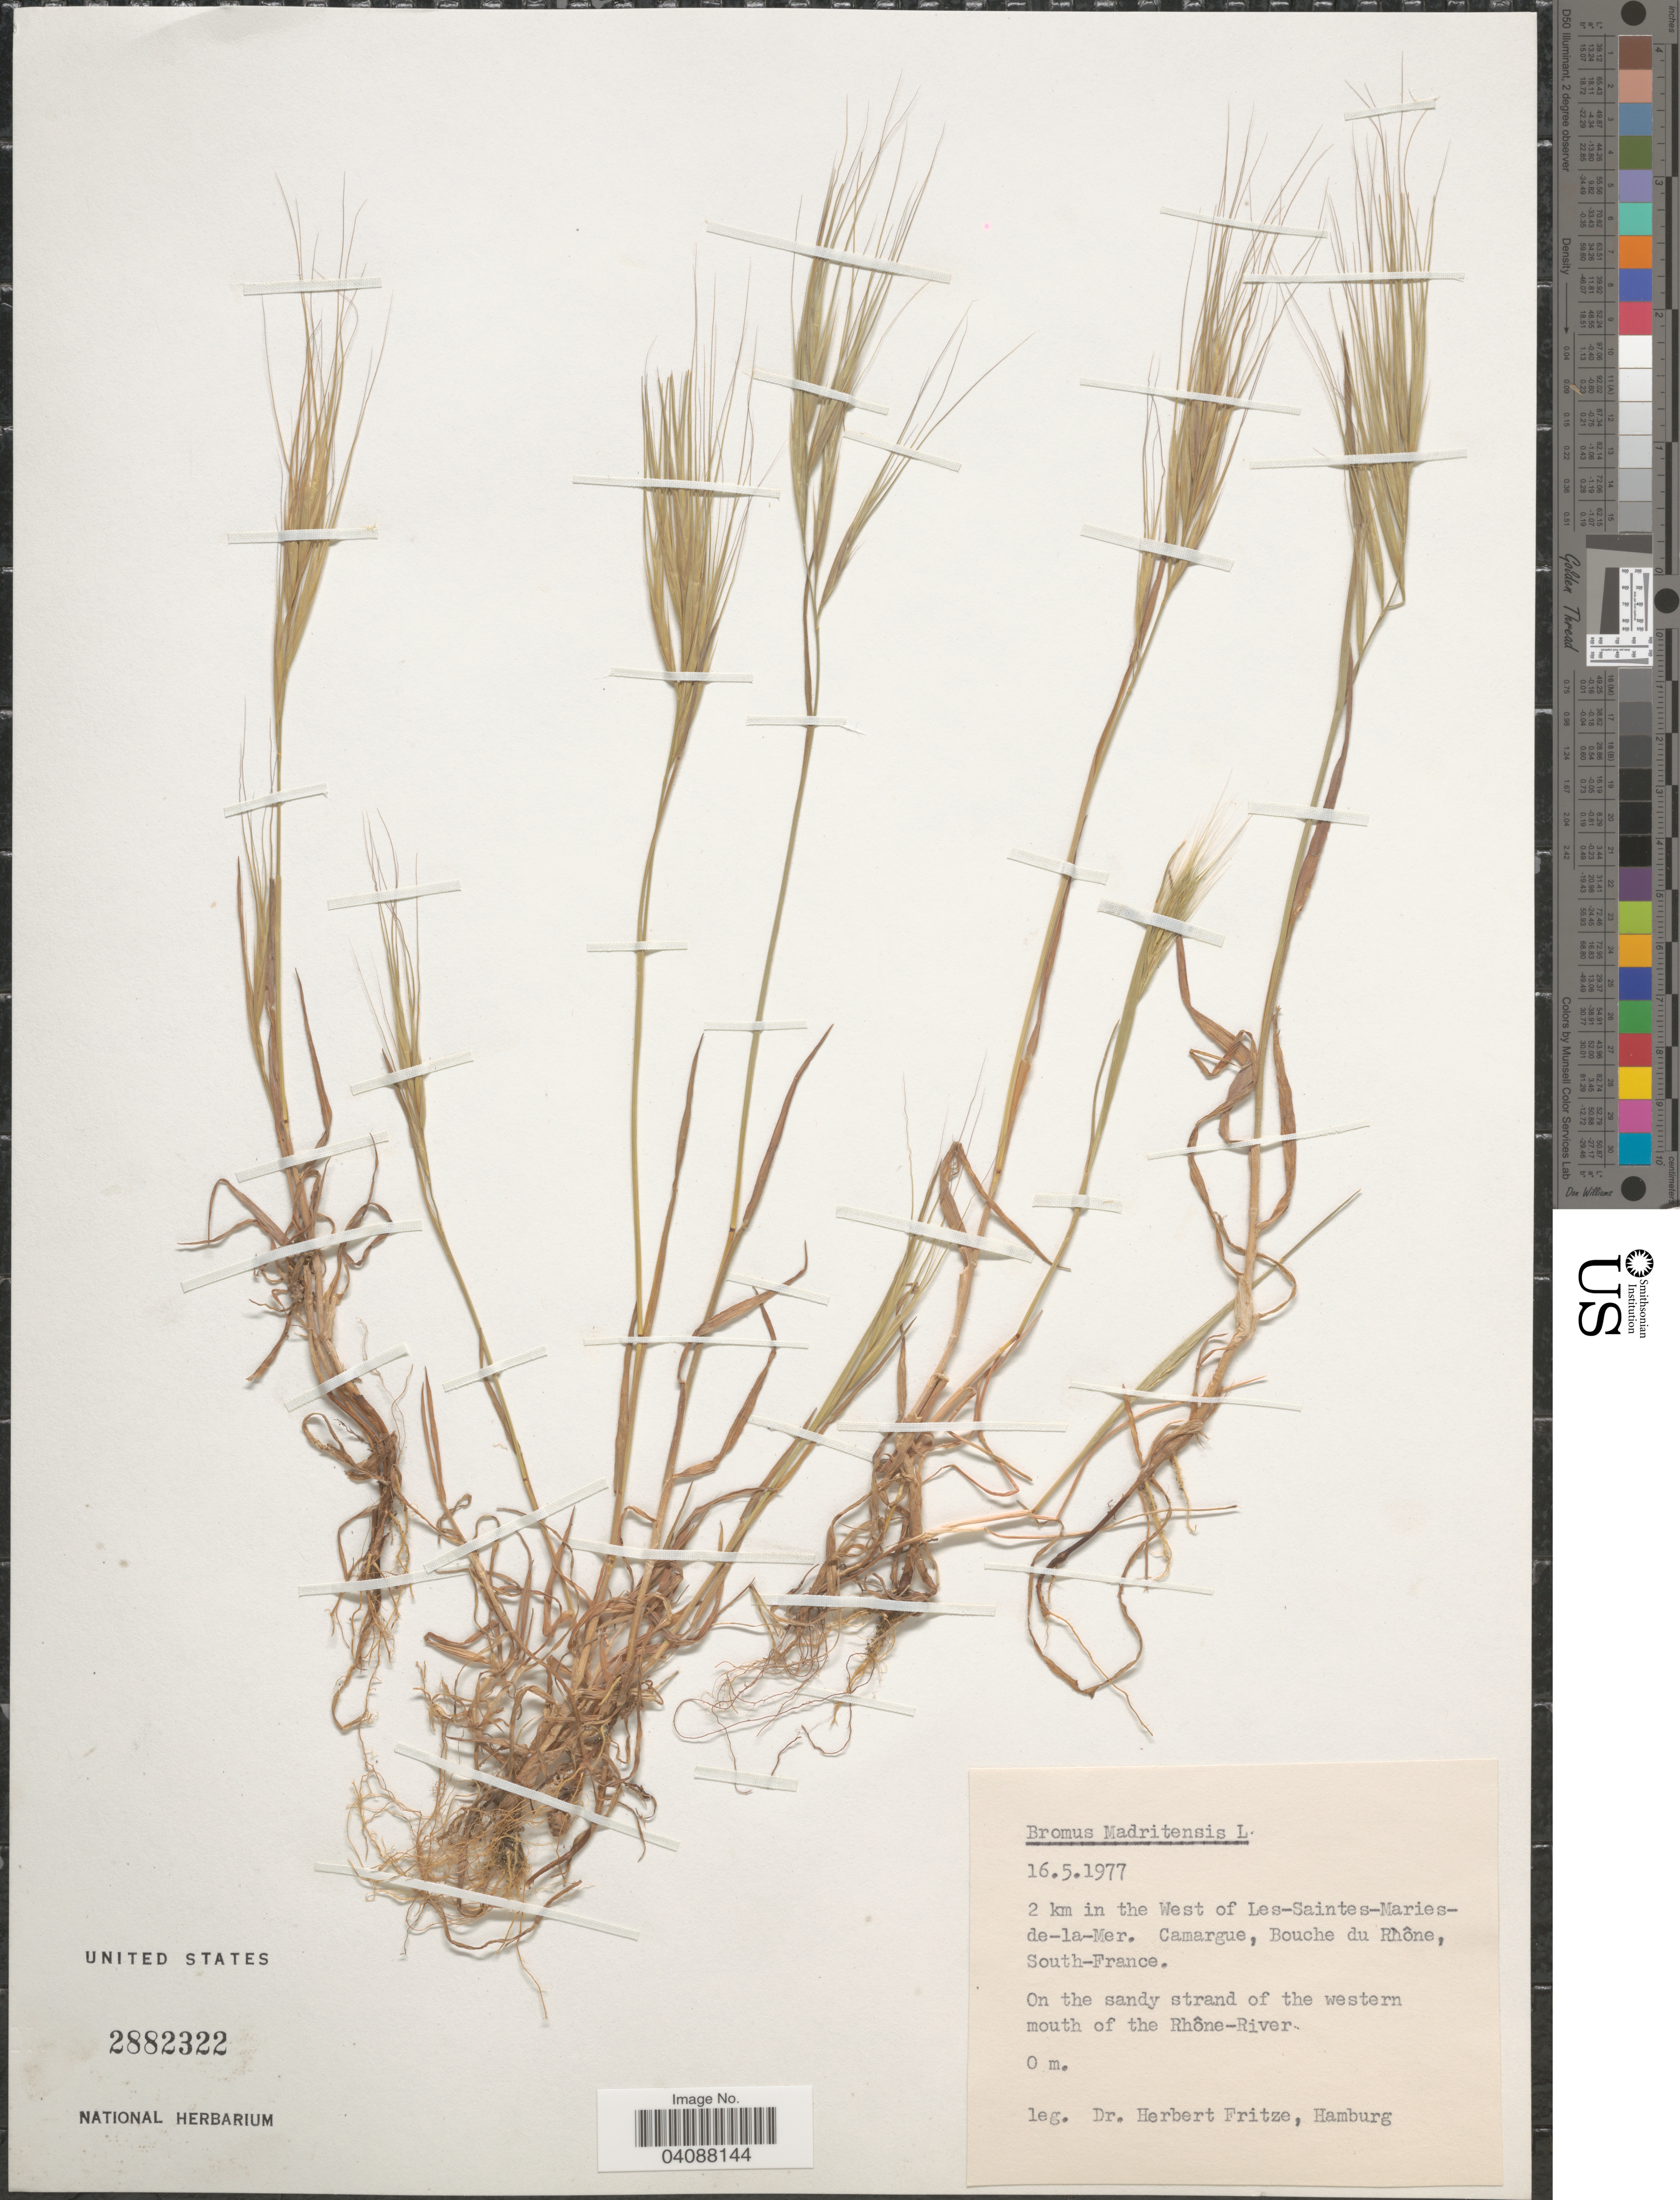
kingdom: Plantae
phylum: Tracheophyta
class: Liliopsida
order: Poales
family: Poaceae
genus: Bromus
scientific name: Bromus madritensis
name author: L.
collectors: H. Fritze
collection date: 1977-05-16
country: France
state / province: Auvergne-Rhône-Alpes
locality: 2 km in the West of les-Saintes-Maries-de-la-Mer. Camarge, Bouche du Rhône, South-France. On the sandy strand of the western mouth of the Rhône-River.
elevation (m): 0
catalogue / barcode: US 2882322